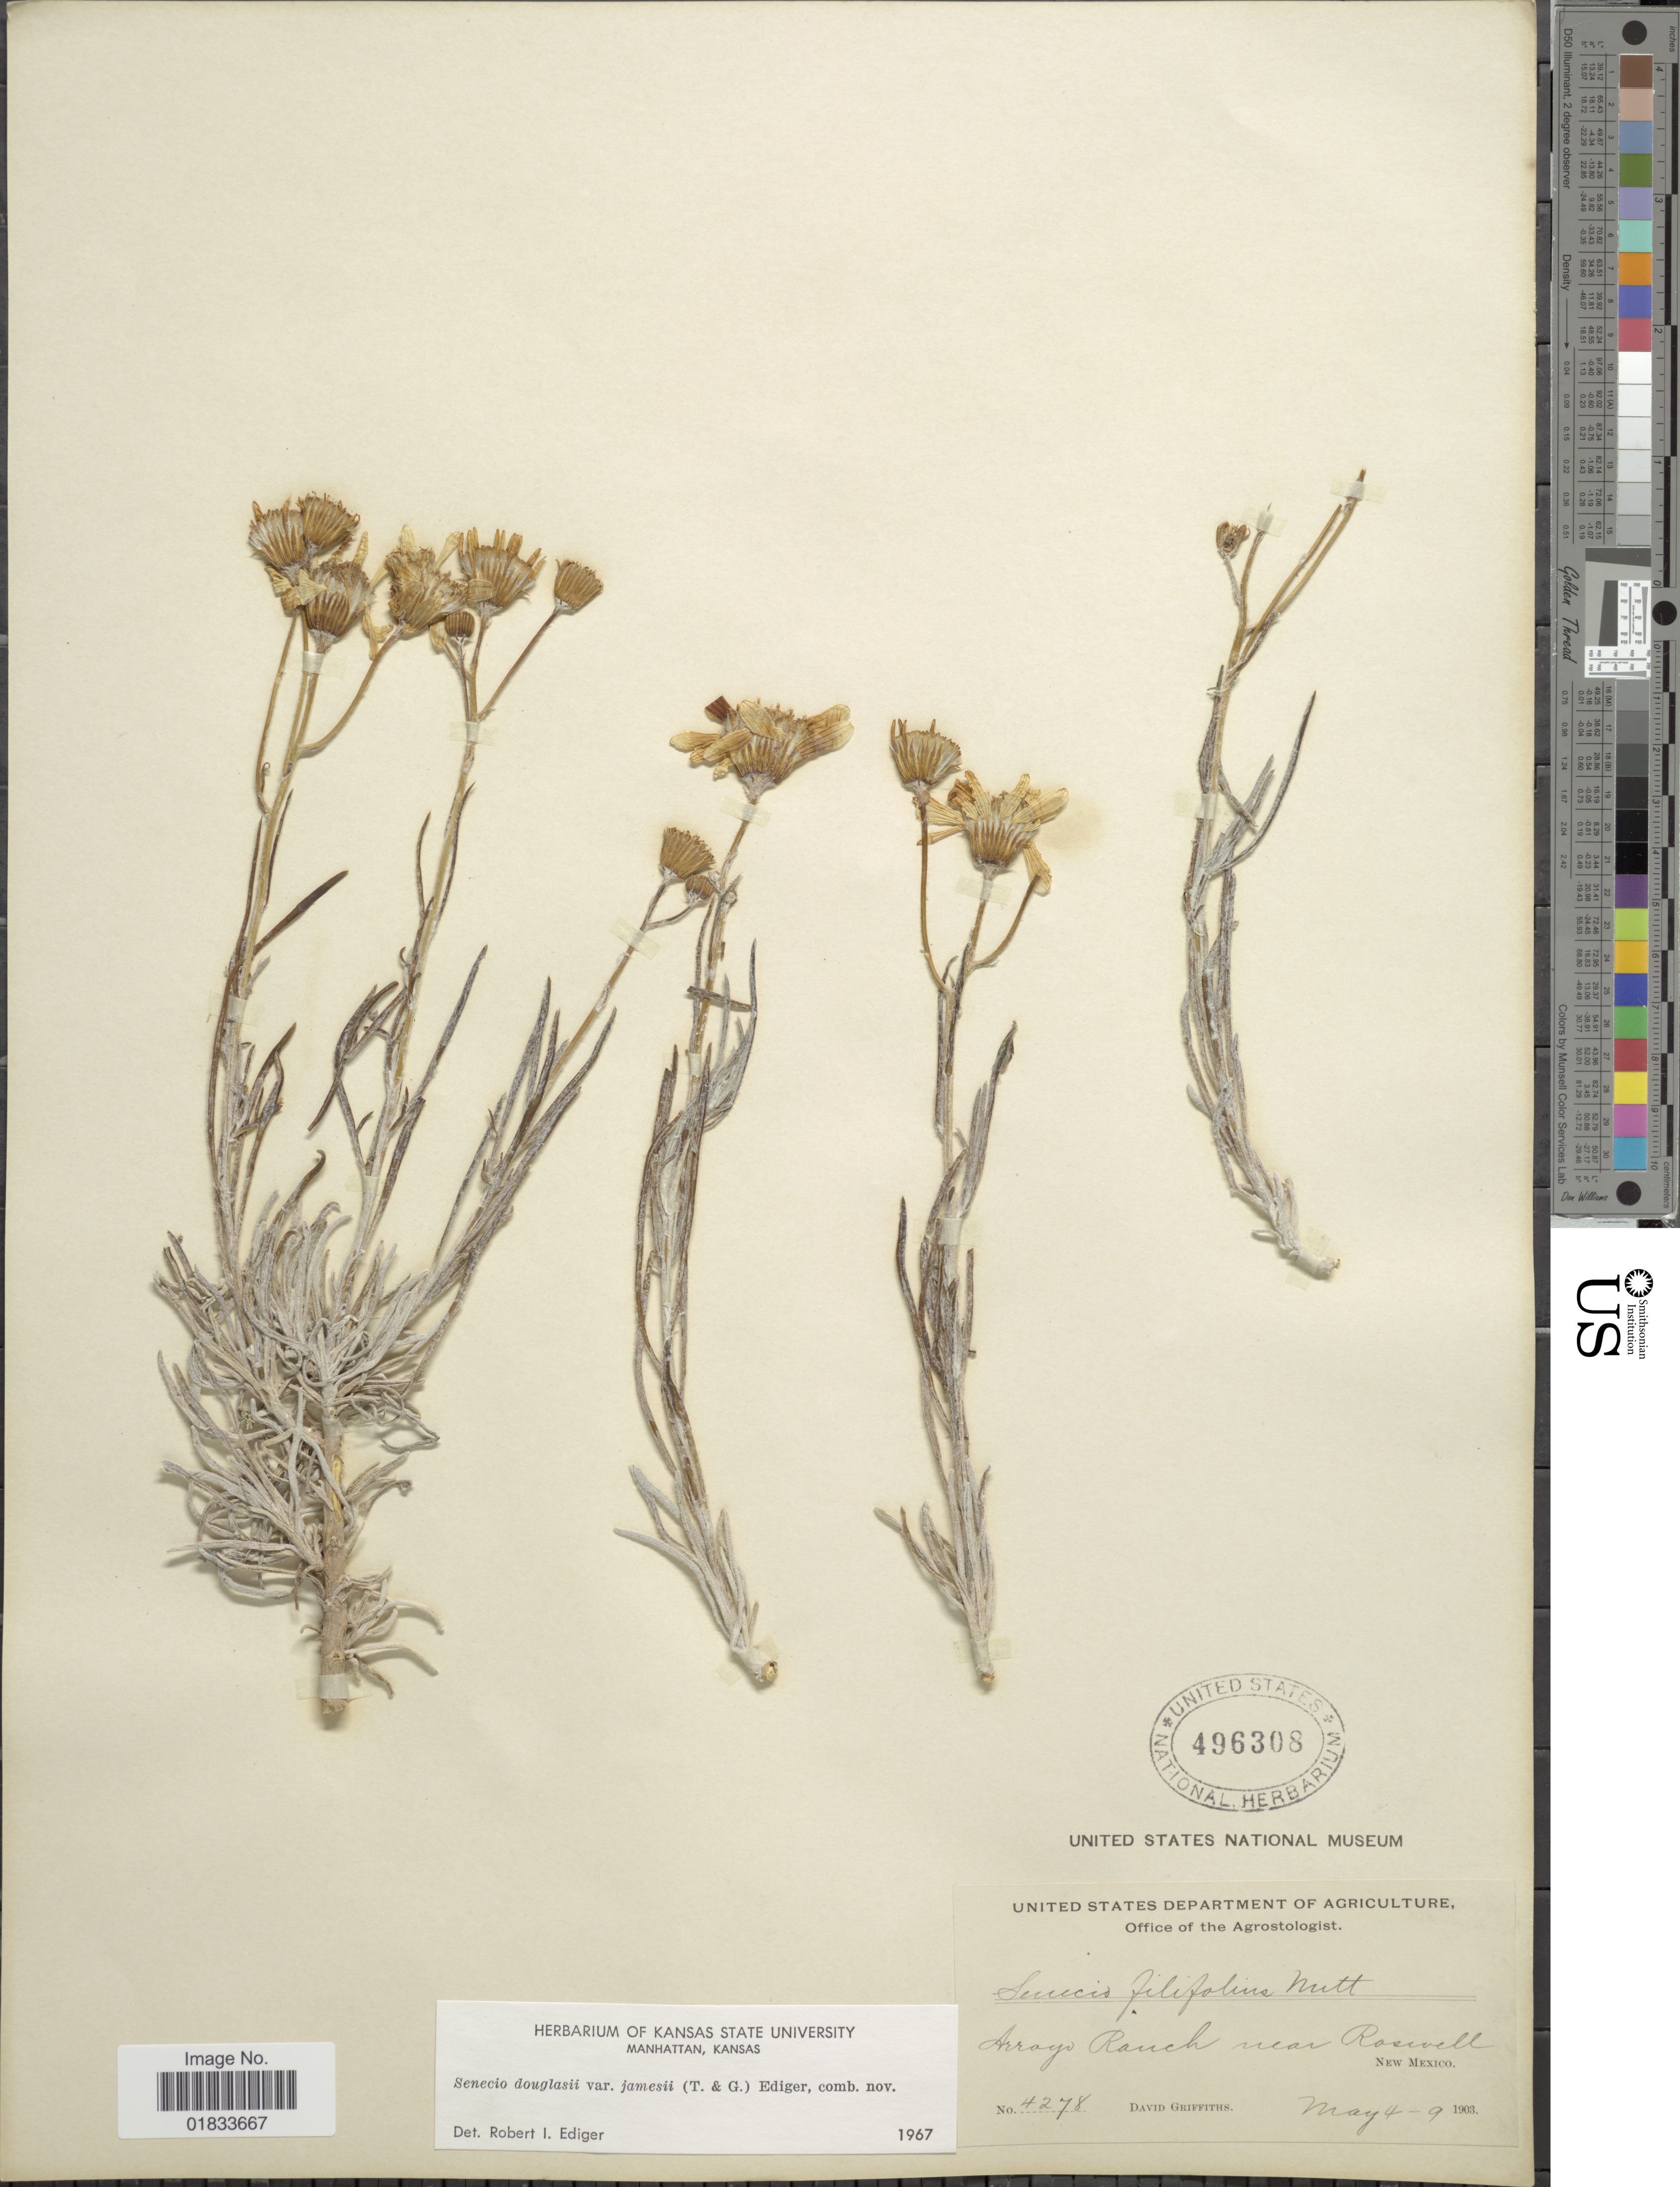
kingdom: Plantae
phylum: Tracheophyta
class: Magnoliopsida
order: Asterales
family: Asteraceae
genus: Senecio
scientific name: Senecio flaccidus var. flaccidus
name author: Less.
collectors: D. Griffiths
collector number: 4278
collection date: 1903-05-04/1903-05-09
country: United States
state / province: New Mexico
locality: Arroyo Ranch near Roswell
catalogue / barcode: US 496308